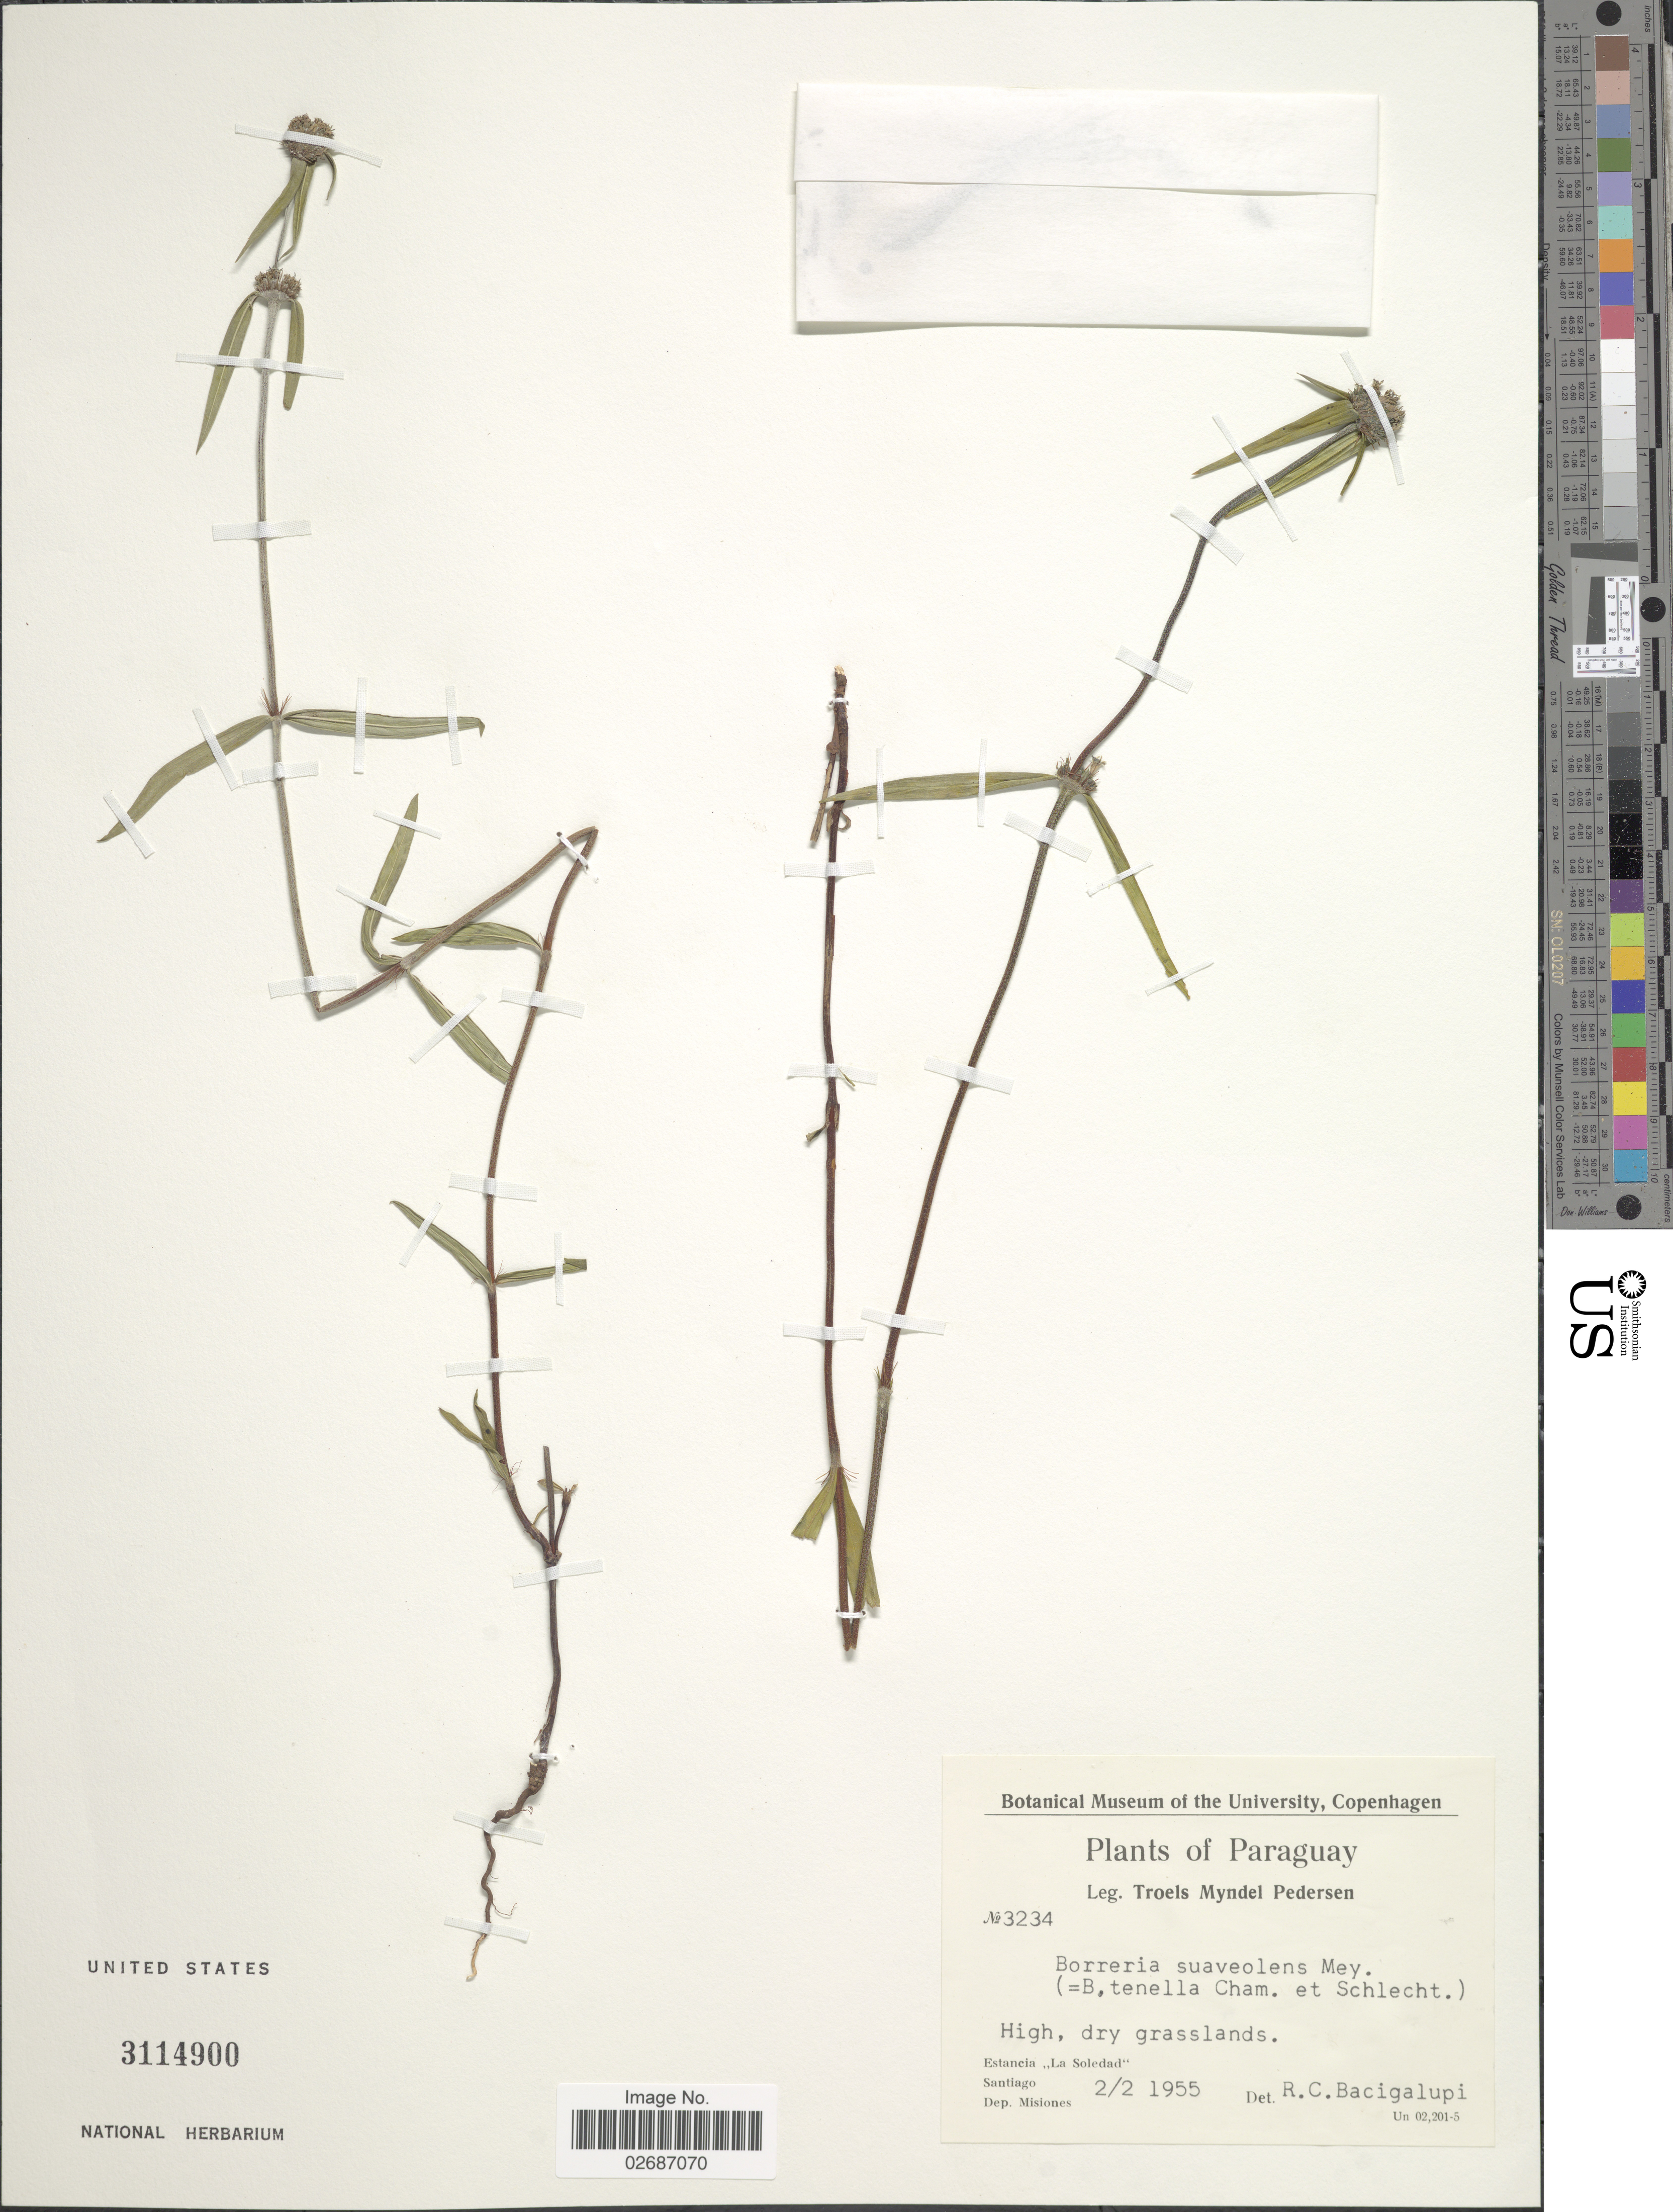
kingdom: Plantae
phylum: Tracheophyta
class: Magnoliopsida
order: Gentianales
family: Rubiaceae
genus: Borreria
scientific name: Borreria suaveolens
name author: G. Mey.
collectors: T. Pederson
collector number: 3234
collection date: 1955-02-02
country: Paraguay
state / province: Misiones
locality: High, dry grassland, Estancia "La Soledad", Santiago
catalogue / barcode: US 3114900